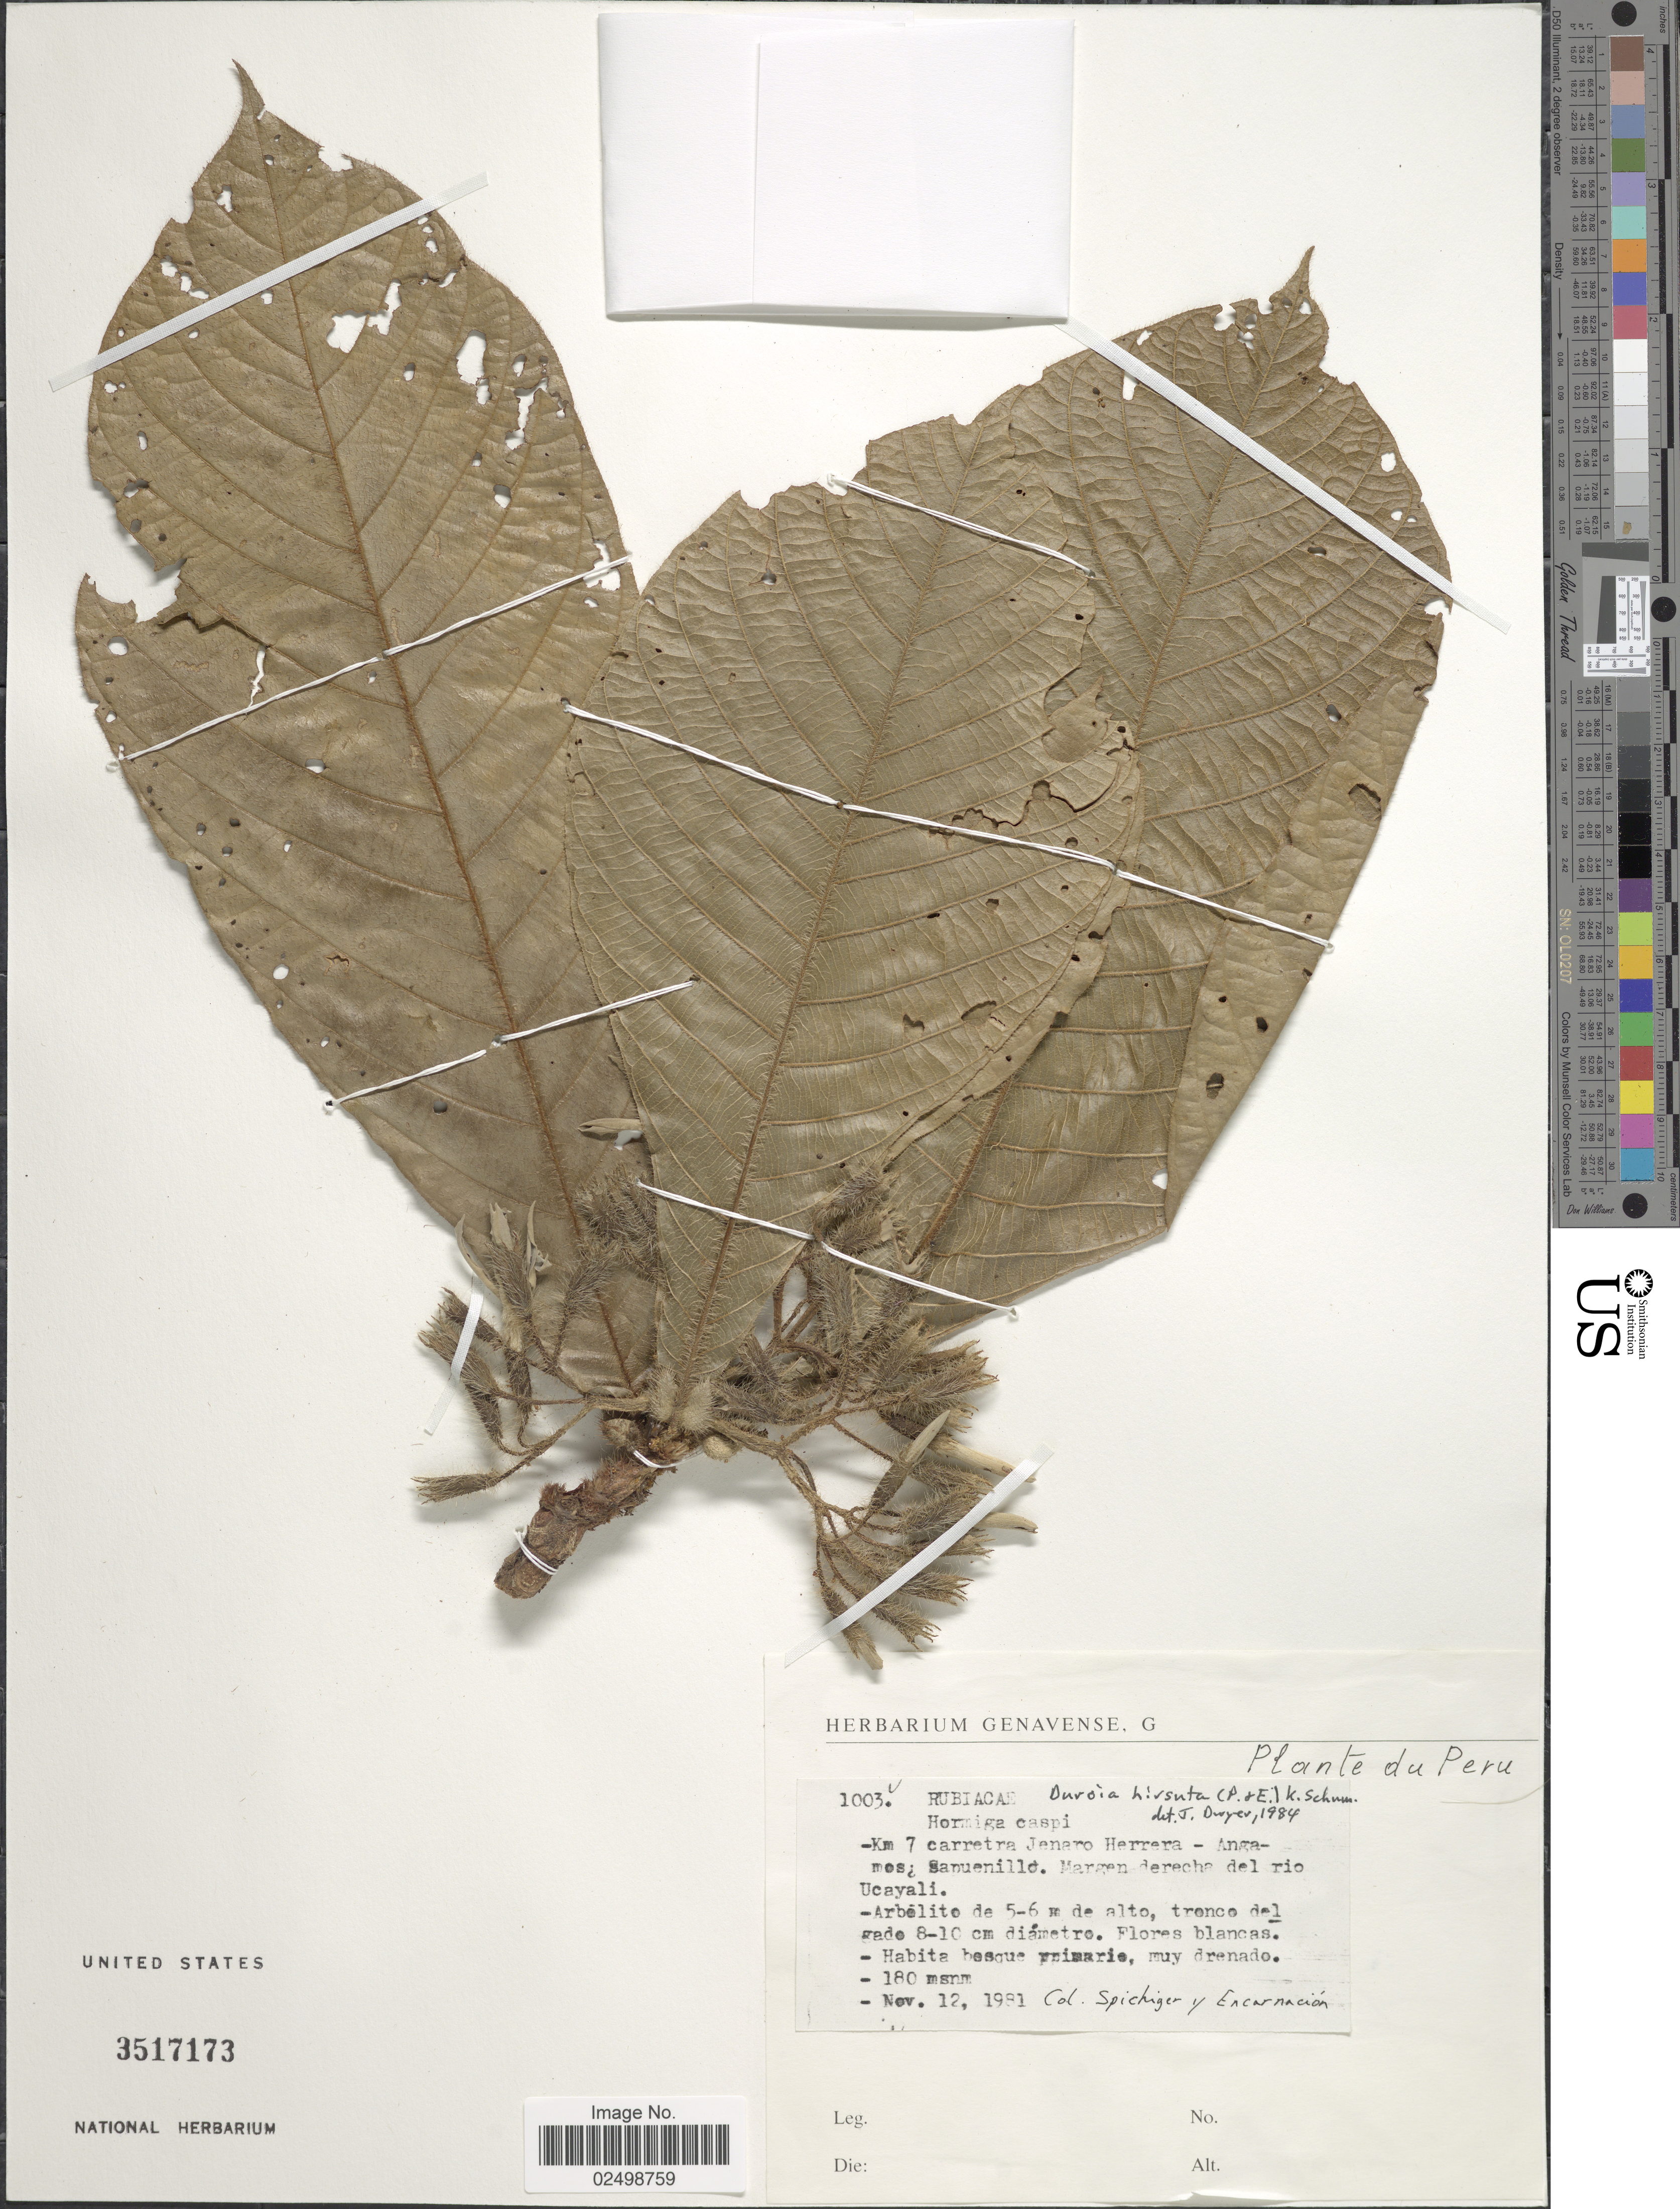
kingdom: Plantae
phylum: Tracheophyta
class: Magnoliopsida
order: Gentianales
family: Rubiaceae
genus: Duroia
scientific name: Duroia hirsuta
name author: (Poepp.) K. Schum.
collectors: Spichiger & -- Encarnacion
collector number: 1003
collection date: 1981-11-12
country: Peru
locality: Km. 7 carretera Jenero Herrera - Angamos; Sapuenillo, margen derecha del río Ucayali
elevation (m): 180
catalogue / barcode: US 3517173